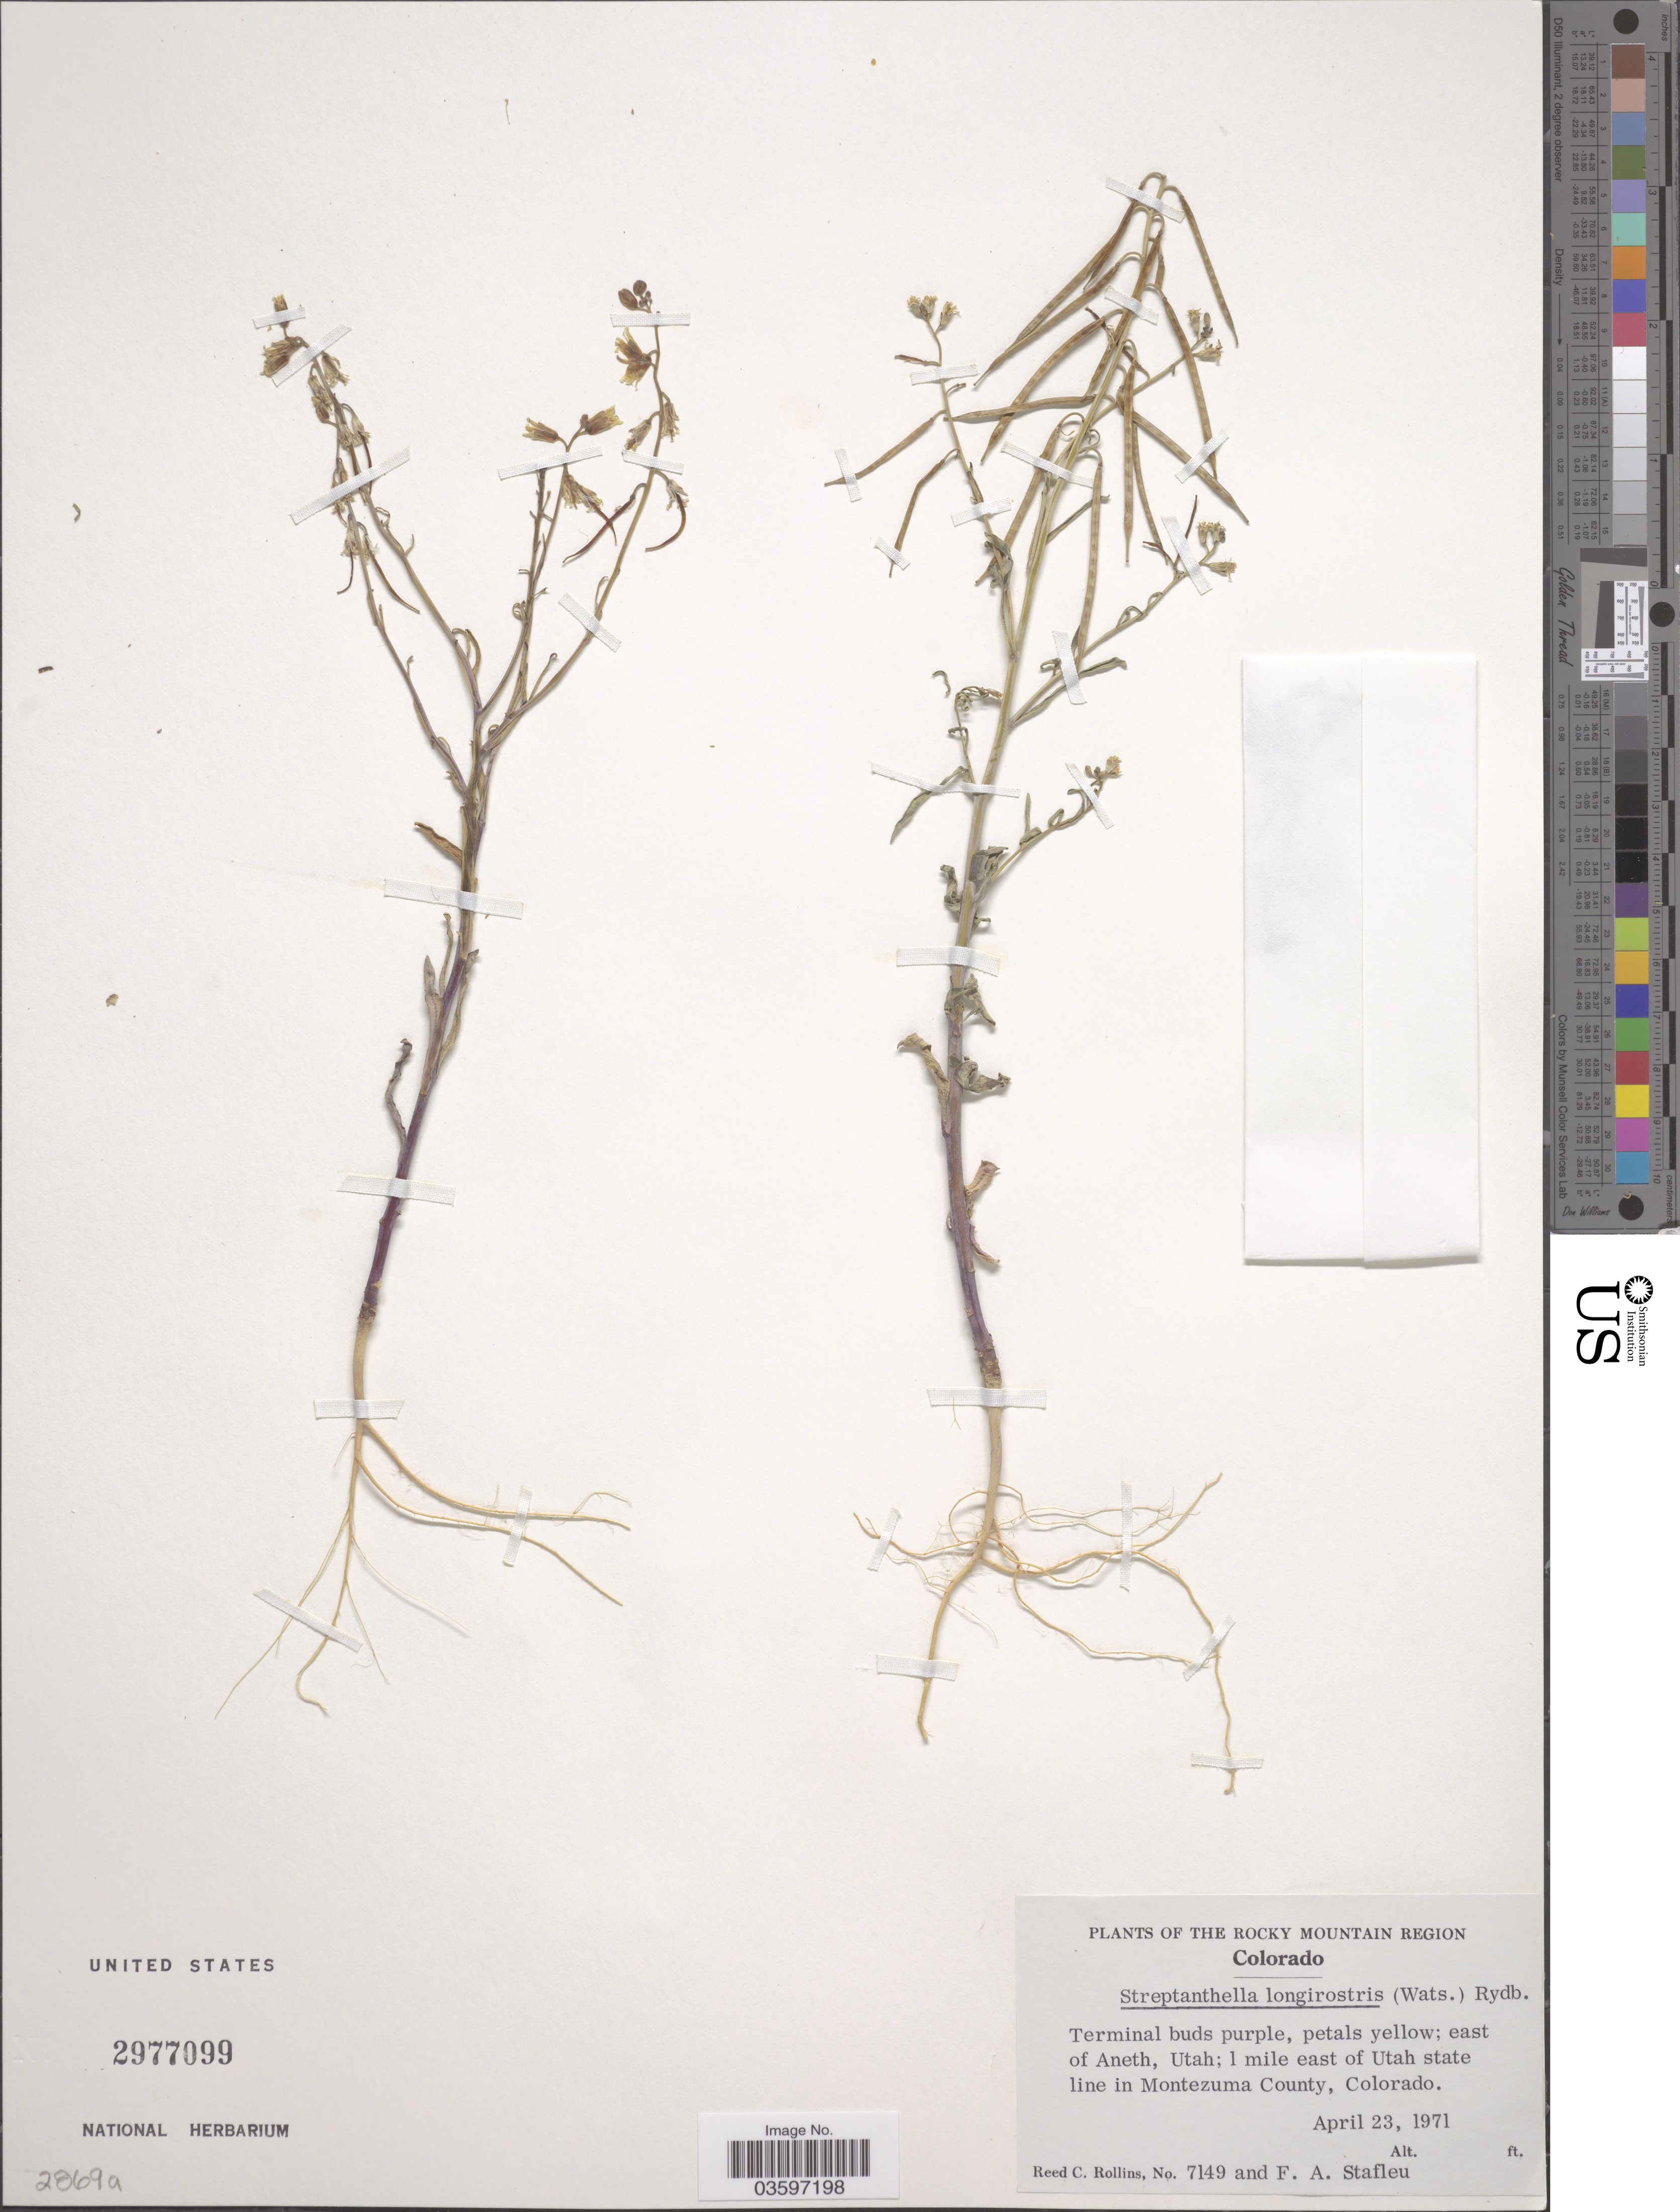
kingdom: Plantae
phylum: Tracheophyta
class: Magnoliopsida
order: Brassicales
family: Brassicaceae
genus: Streptanthella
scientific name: Streptanthella longirostris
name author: (S. Watson) Rydb.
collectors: R. C. Rollins & F. A. Stafleu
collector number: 7149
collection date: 1971-04-23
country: United States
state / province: Colorado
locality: The Rocky Mountain Region. 1 mile east of Utah state line in Montezuma County.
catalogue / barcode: US 2977099